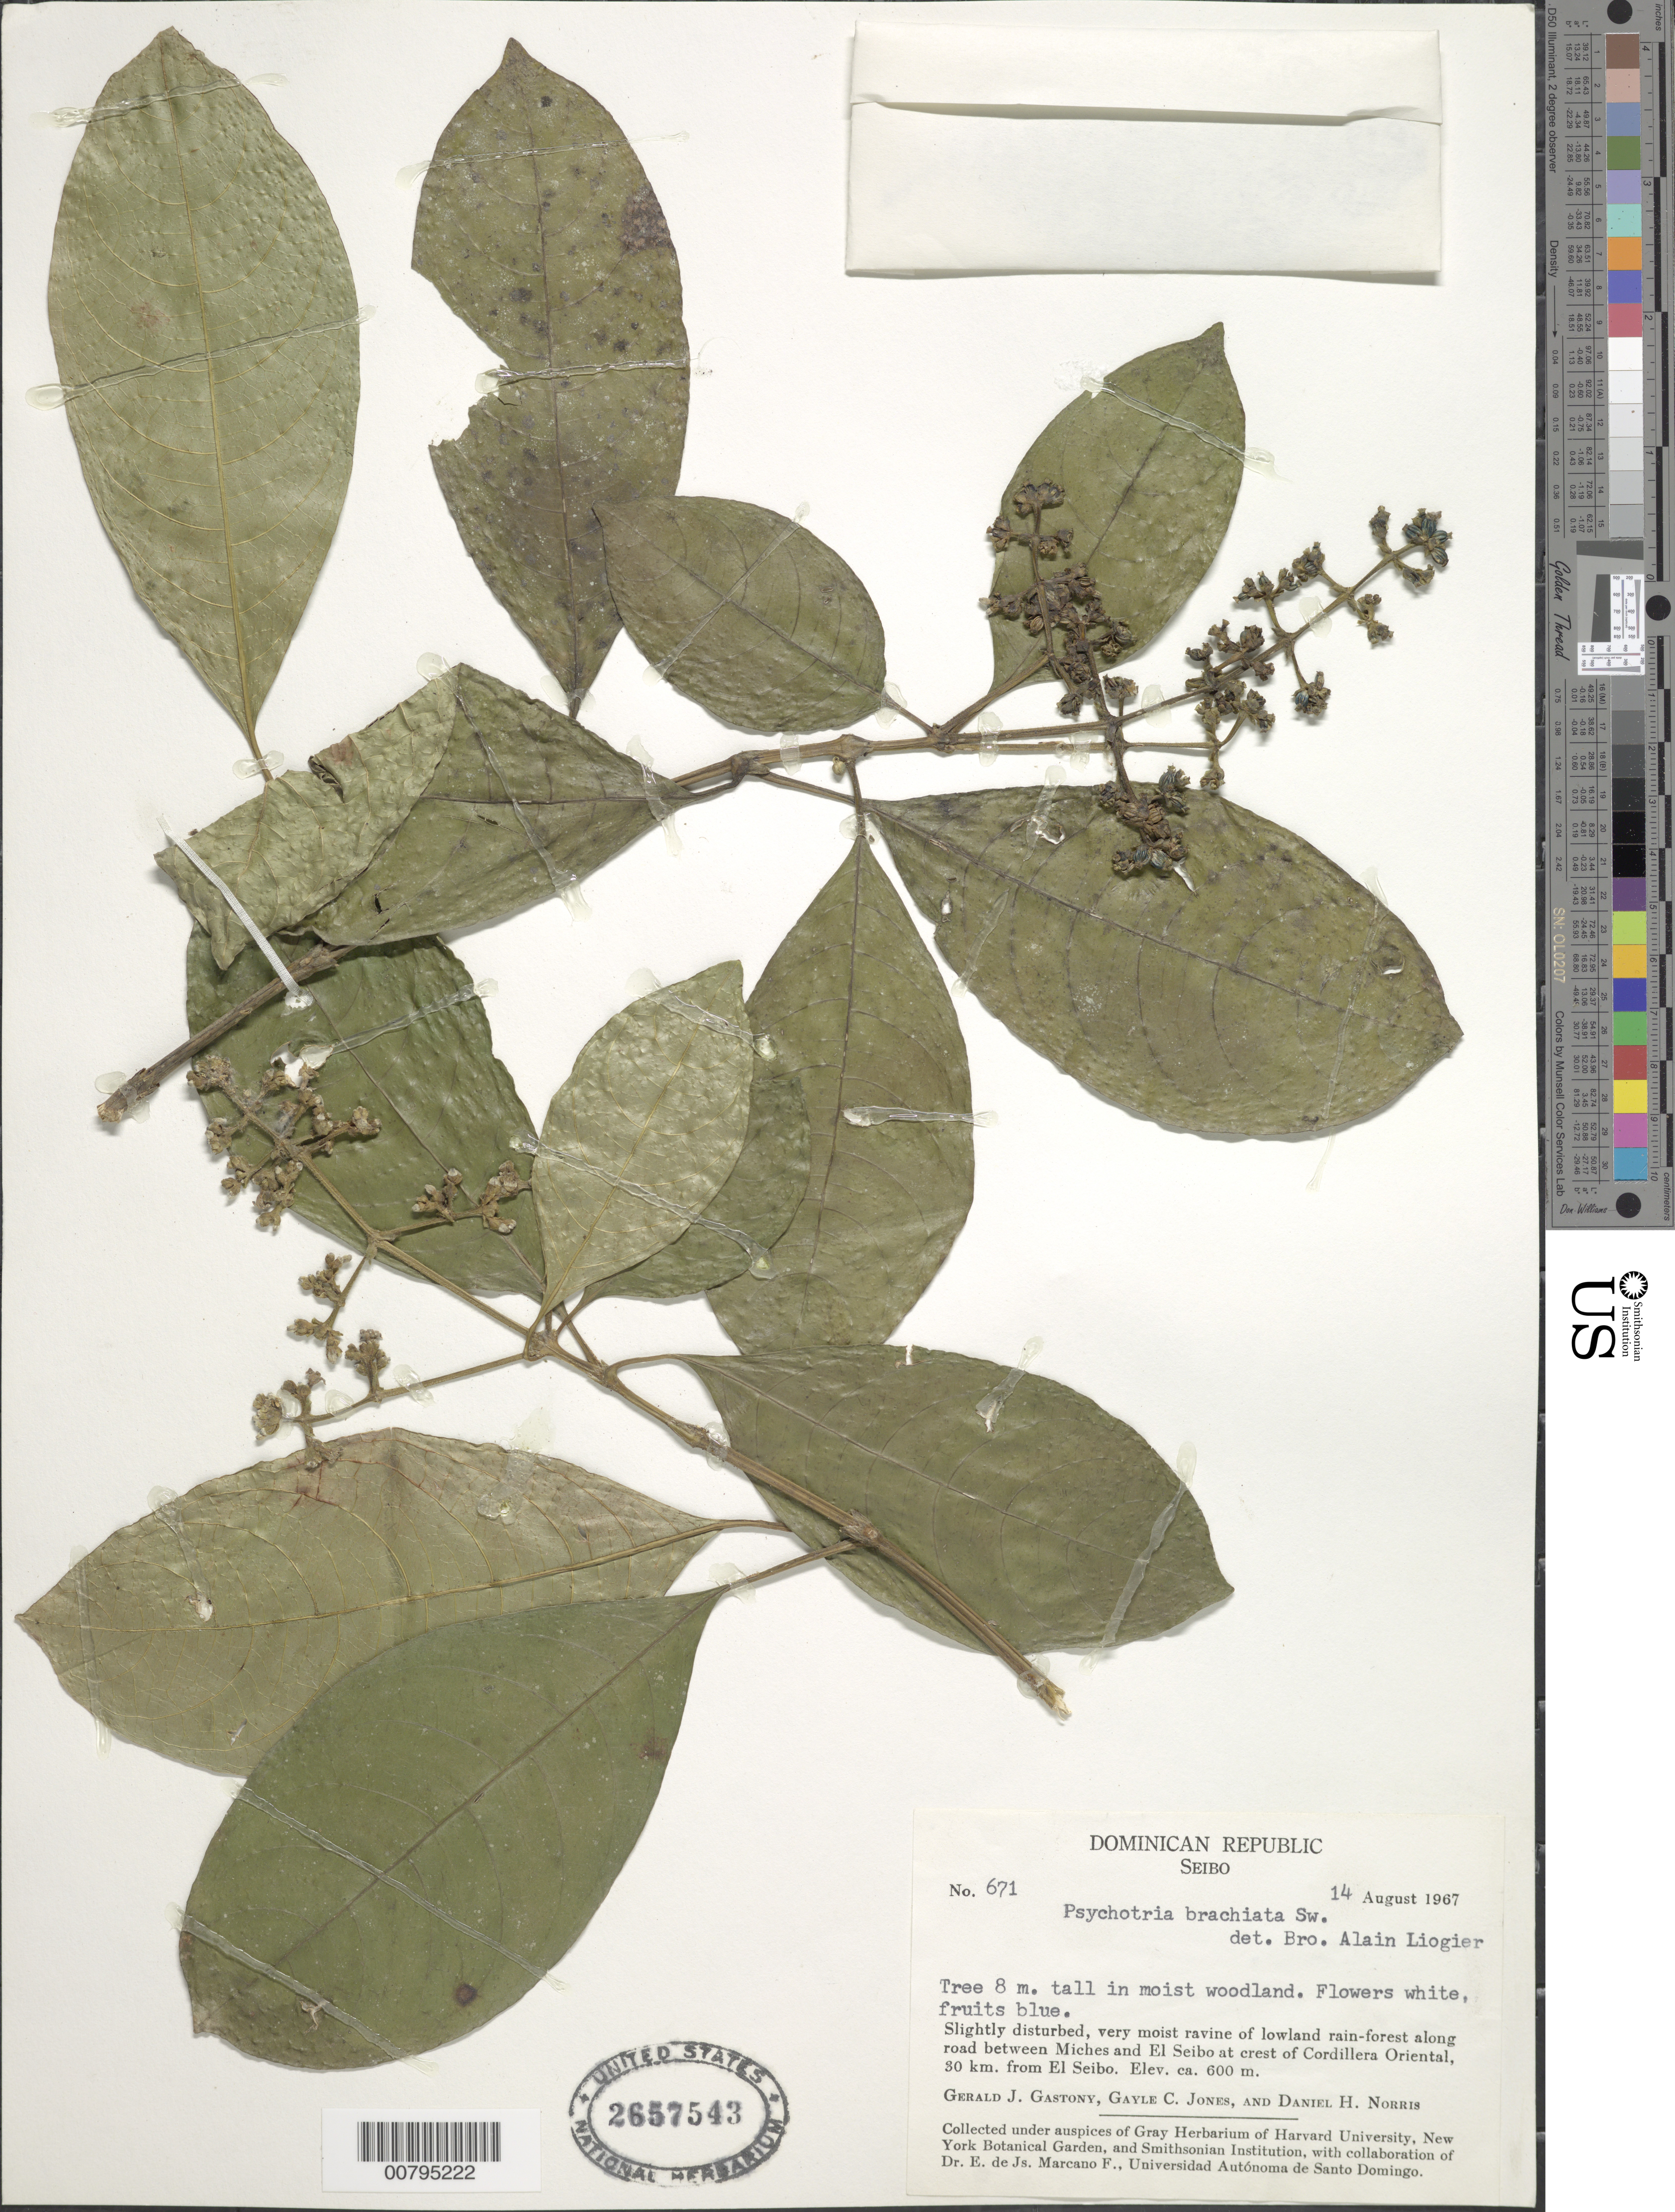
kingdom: Plantae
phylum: Tracheophyta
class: Magnoliopsida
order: Gentianales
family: Rubiaceae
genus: Psychotria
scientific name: Psychotria brachiata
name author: Sw.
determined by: Liogier, Alain H.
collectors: G. Gastony, G. C. Jones & D. H. Norris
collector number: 671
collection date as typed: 14 Aug 1967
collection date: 1967-08-14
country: Dominican Republic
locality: Along road between Miches and El Seibo at crest of Cordillera Oriental, 30 km from El Seibo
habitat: Slightly disturbed, very moist ravine of lowland rainforest along road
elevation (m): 600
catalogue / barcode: US 2657543